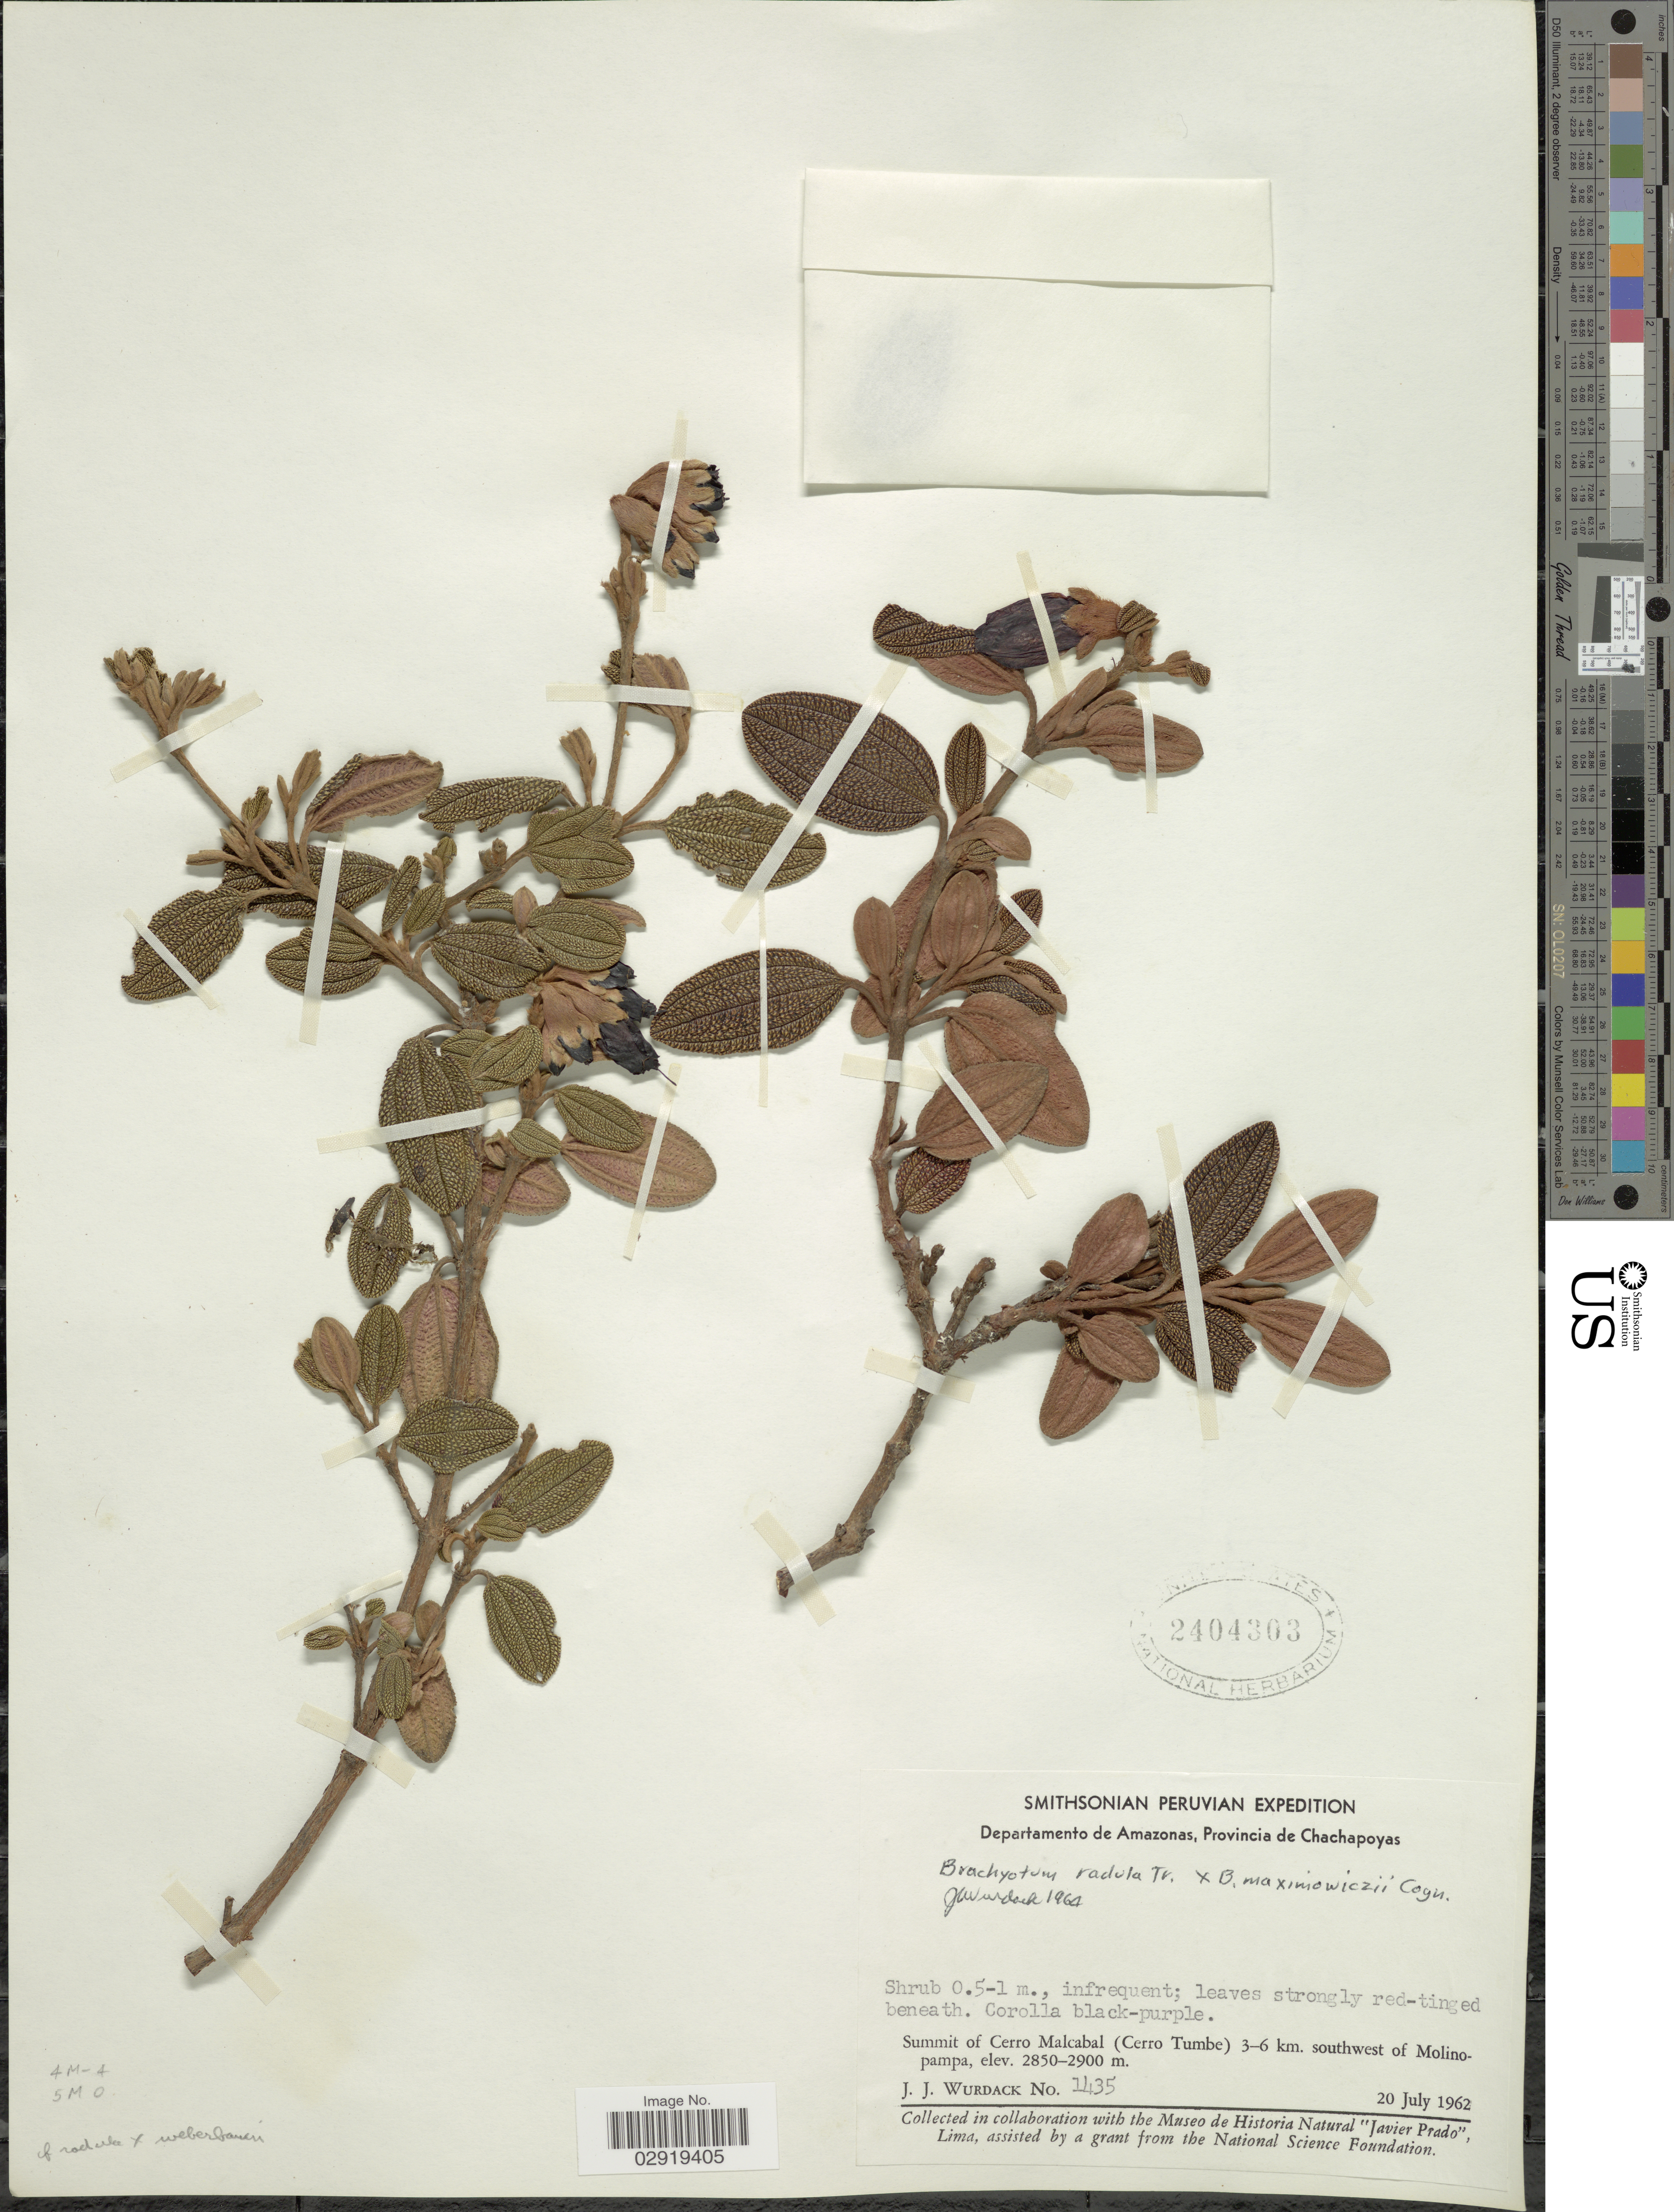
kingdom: Plantae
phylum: Tracheophyta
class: Magnoliopsida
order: Myrtales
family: Melastomataceae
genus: Brachyotum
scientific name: Brachyotum radula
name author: Triana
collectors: J. J. Wurdack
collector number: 1435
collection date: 1962-07-20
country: Peru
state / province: Amazonas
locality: Departamento de Amazonas, Provincia de Chachapoyas. Summit of Cerro Malcabal (Cerro Tumbe) 3-6 km. southwest of Molinopampa.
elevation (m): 2850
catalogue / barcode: US 2404303